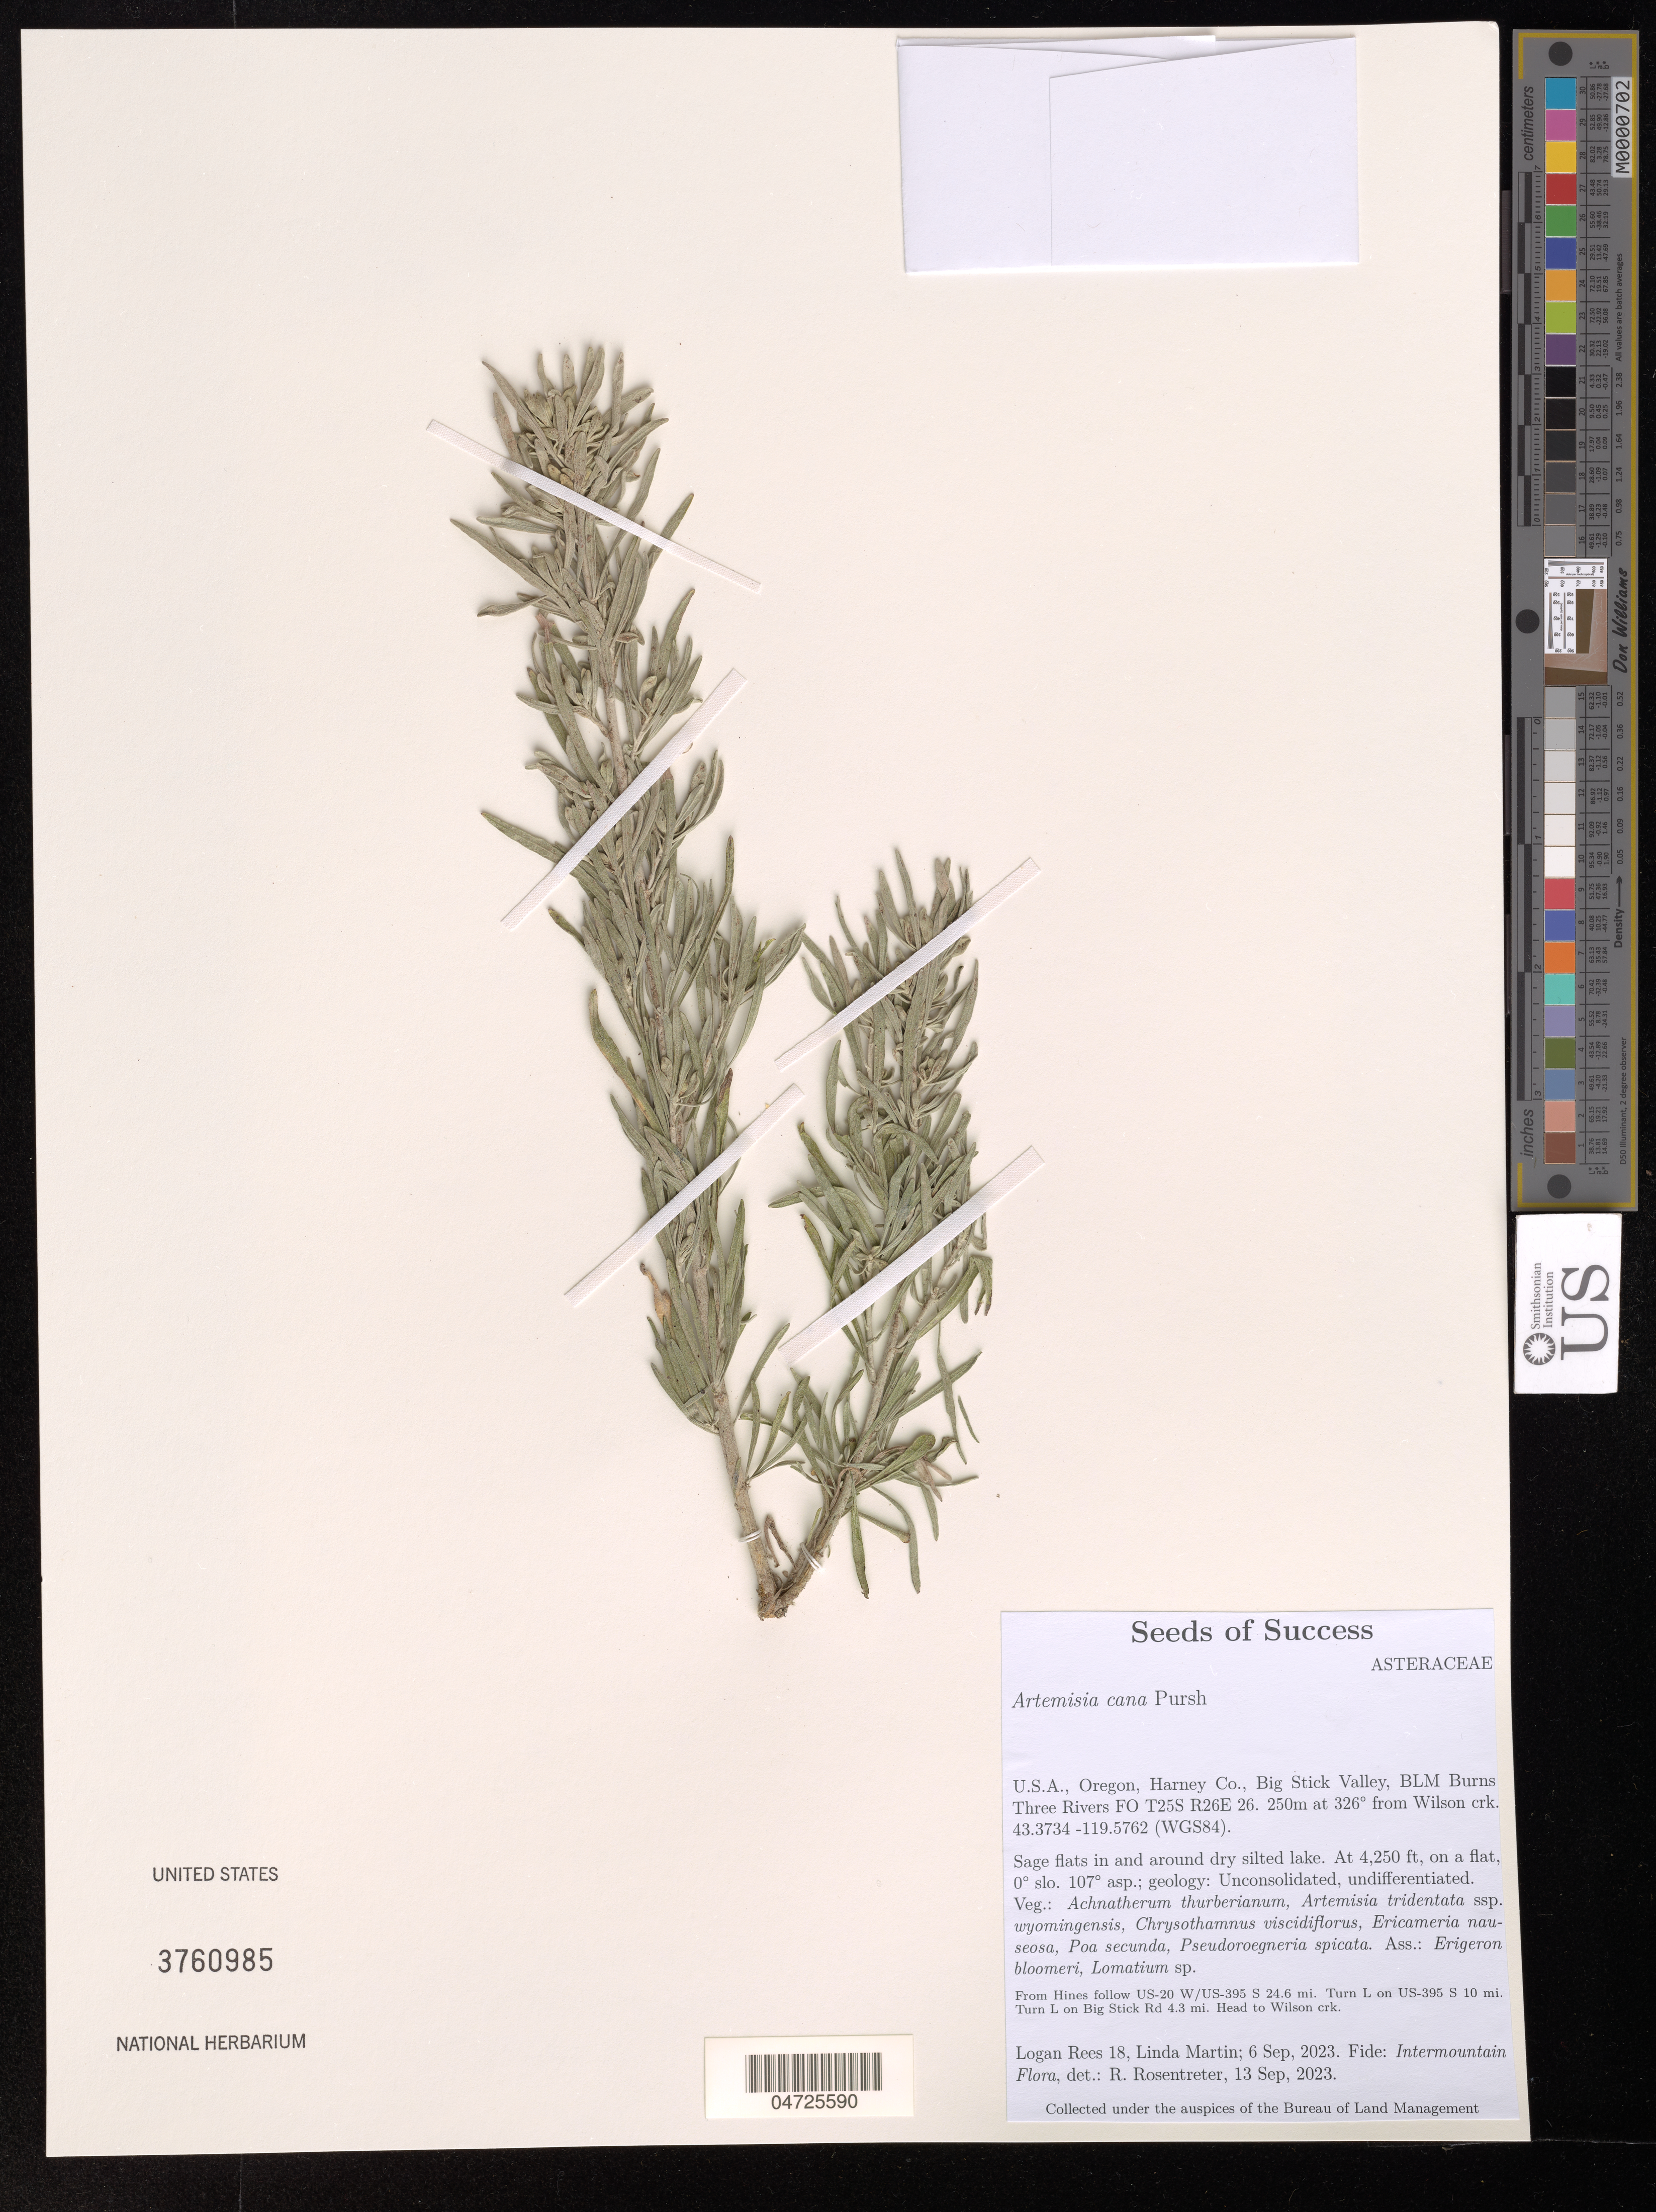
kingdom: Plantae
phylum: Tracheophyta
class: Magnoliopsida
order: Asterales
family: Asteraceae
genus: Artemisia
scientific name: Artemisia cana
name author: Pursh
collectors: L. Rees & L. Martin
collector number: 18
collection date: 2023-09-06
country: United States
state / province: Oregon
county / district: Harney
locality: Harney Co., Big Stick Valley, BLM Burns Three Rivers FO T25S R26E 26. 250m at 326º from Wilson crk. (WGS84). From Hines follow US-20 W/US-395 S 24.6 mi. Turn L on US-395 S 10 mi. Turn L on Big Stick Rd 4.3 mi. Head to Wilson crk.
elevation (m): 1295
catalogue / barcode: US 3760985